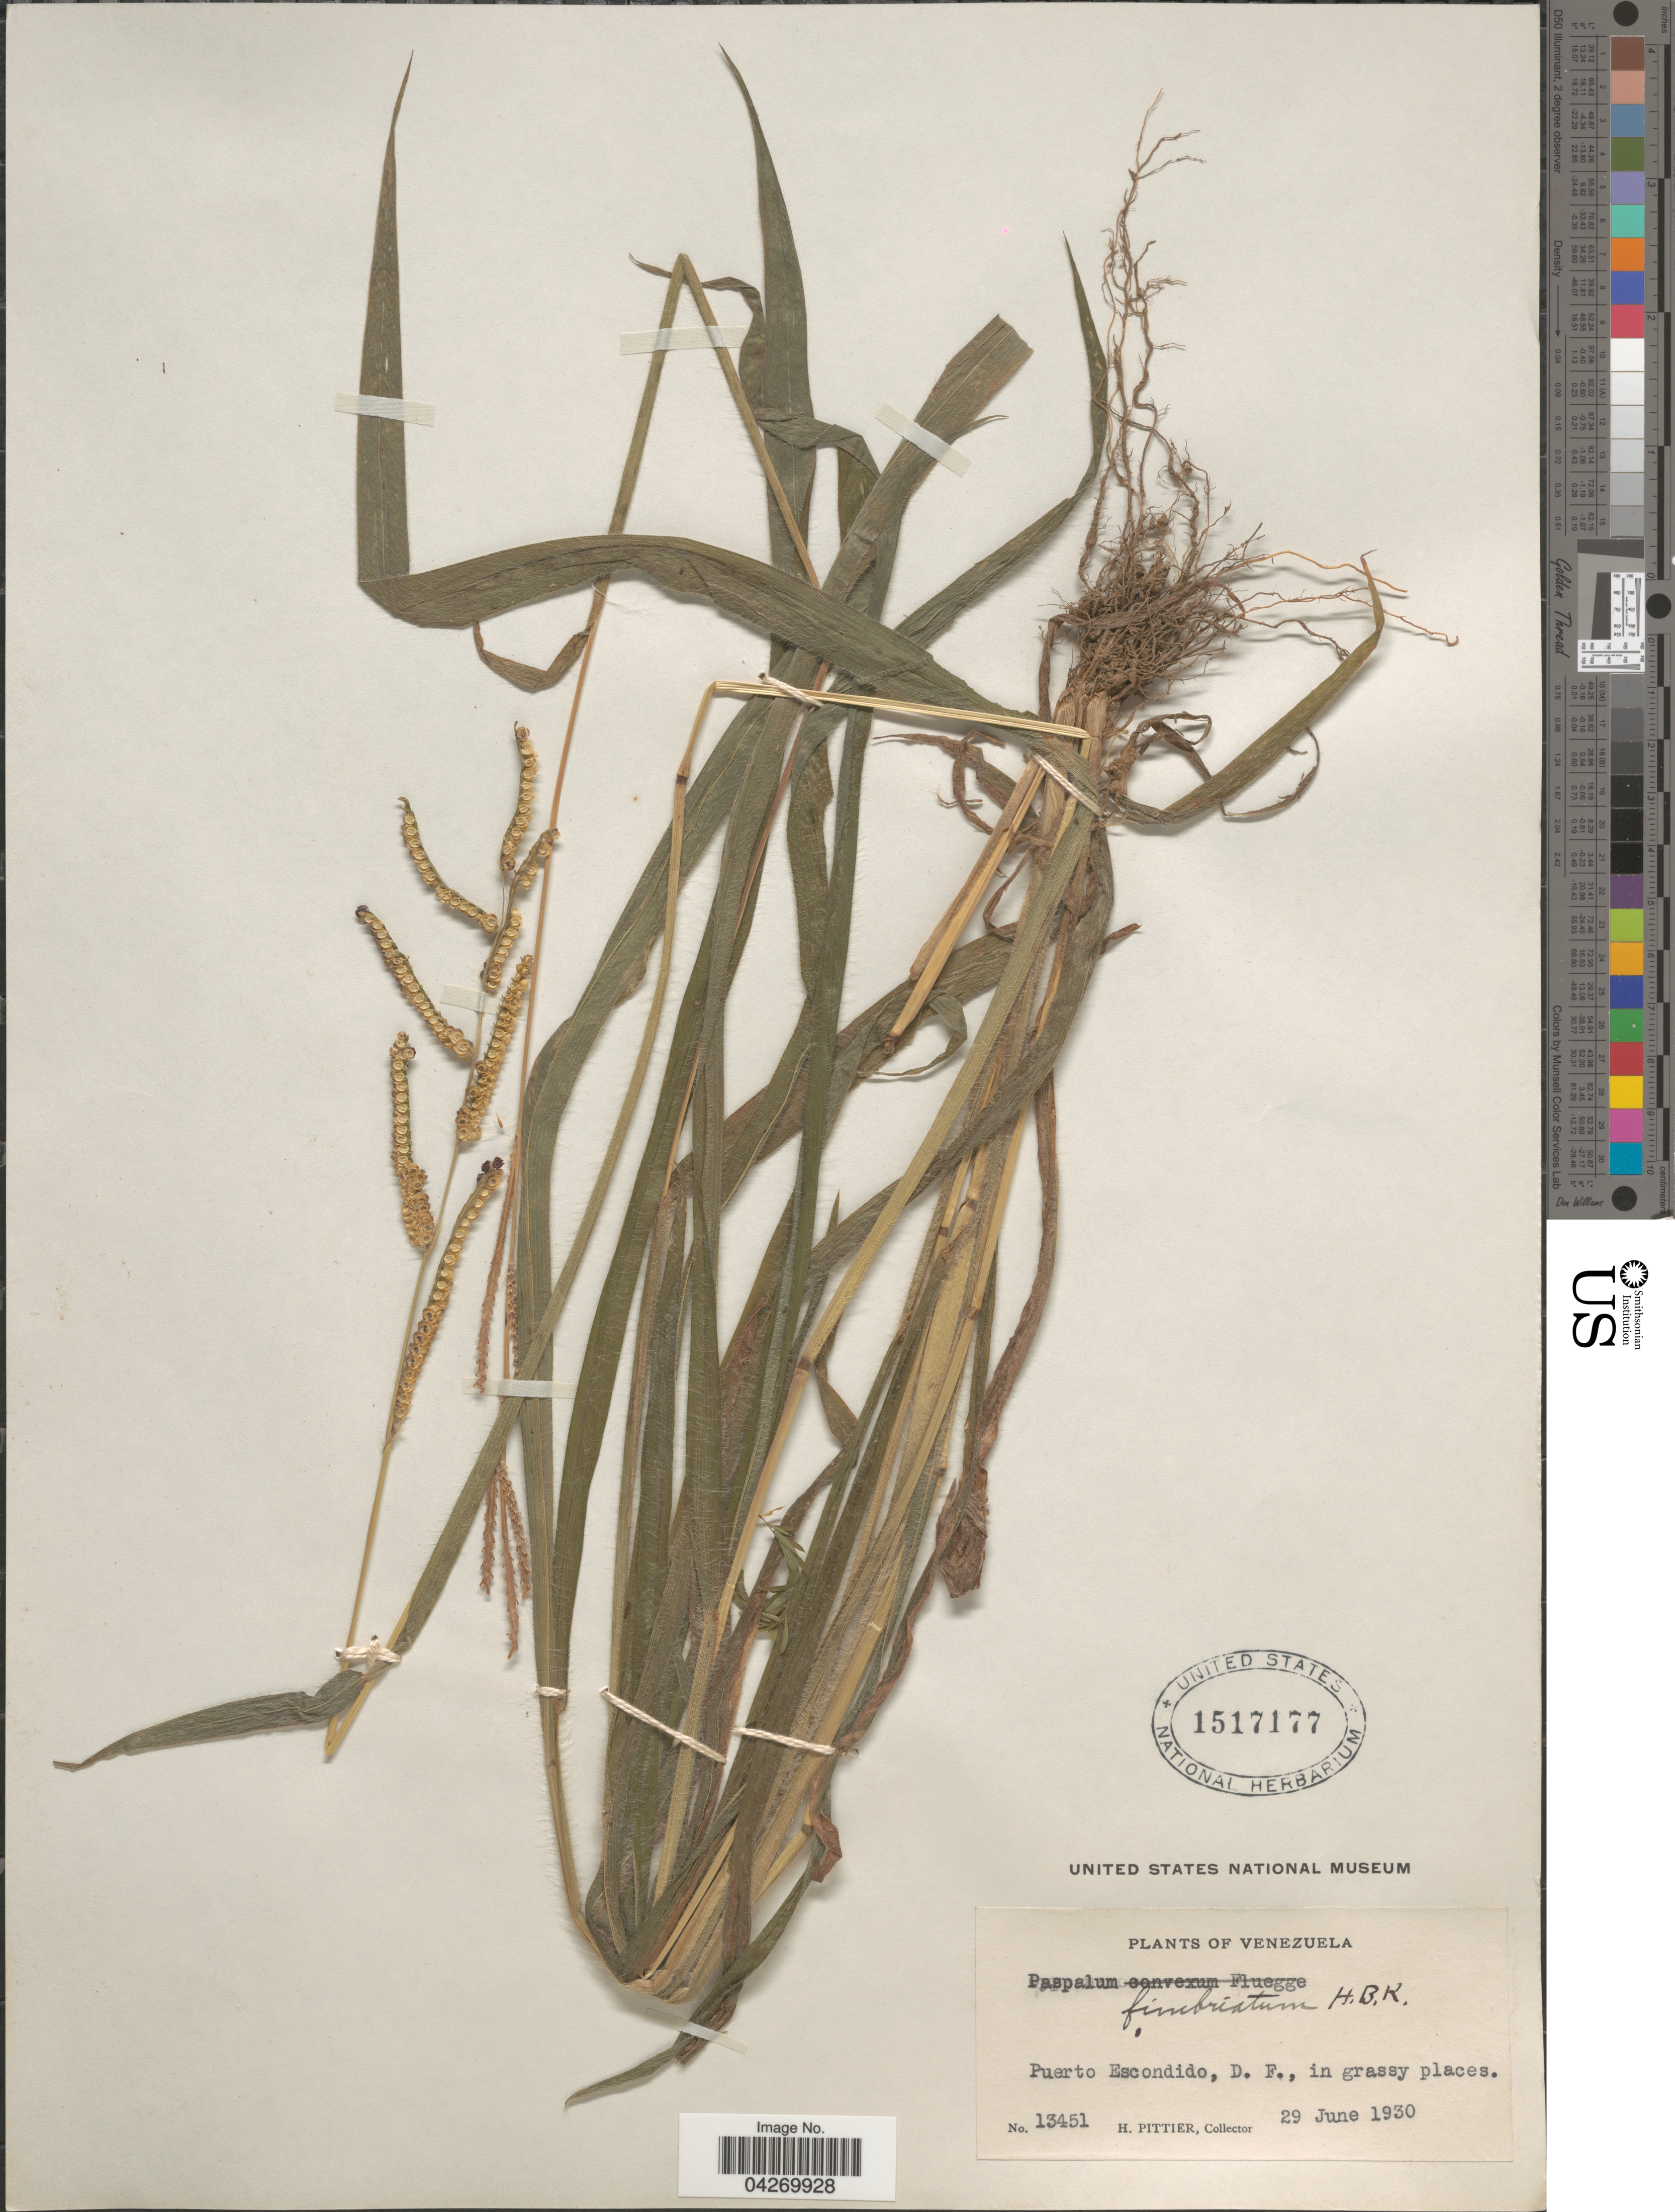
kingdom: Plantae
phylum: Tracheophyta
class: Liliopsida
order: Poales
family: Poaceae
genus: Paspalum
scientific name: Paspalum fimbriatum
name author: Kunth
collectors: H. F. Pittier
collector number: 13451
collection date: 1930-06-29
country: Venezuela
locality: Puerto Escondido, D. F., in grassy places.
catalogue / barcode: US 1517177